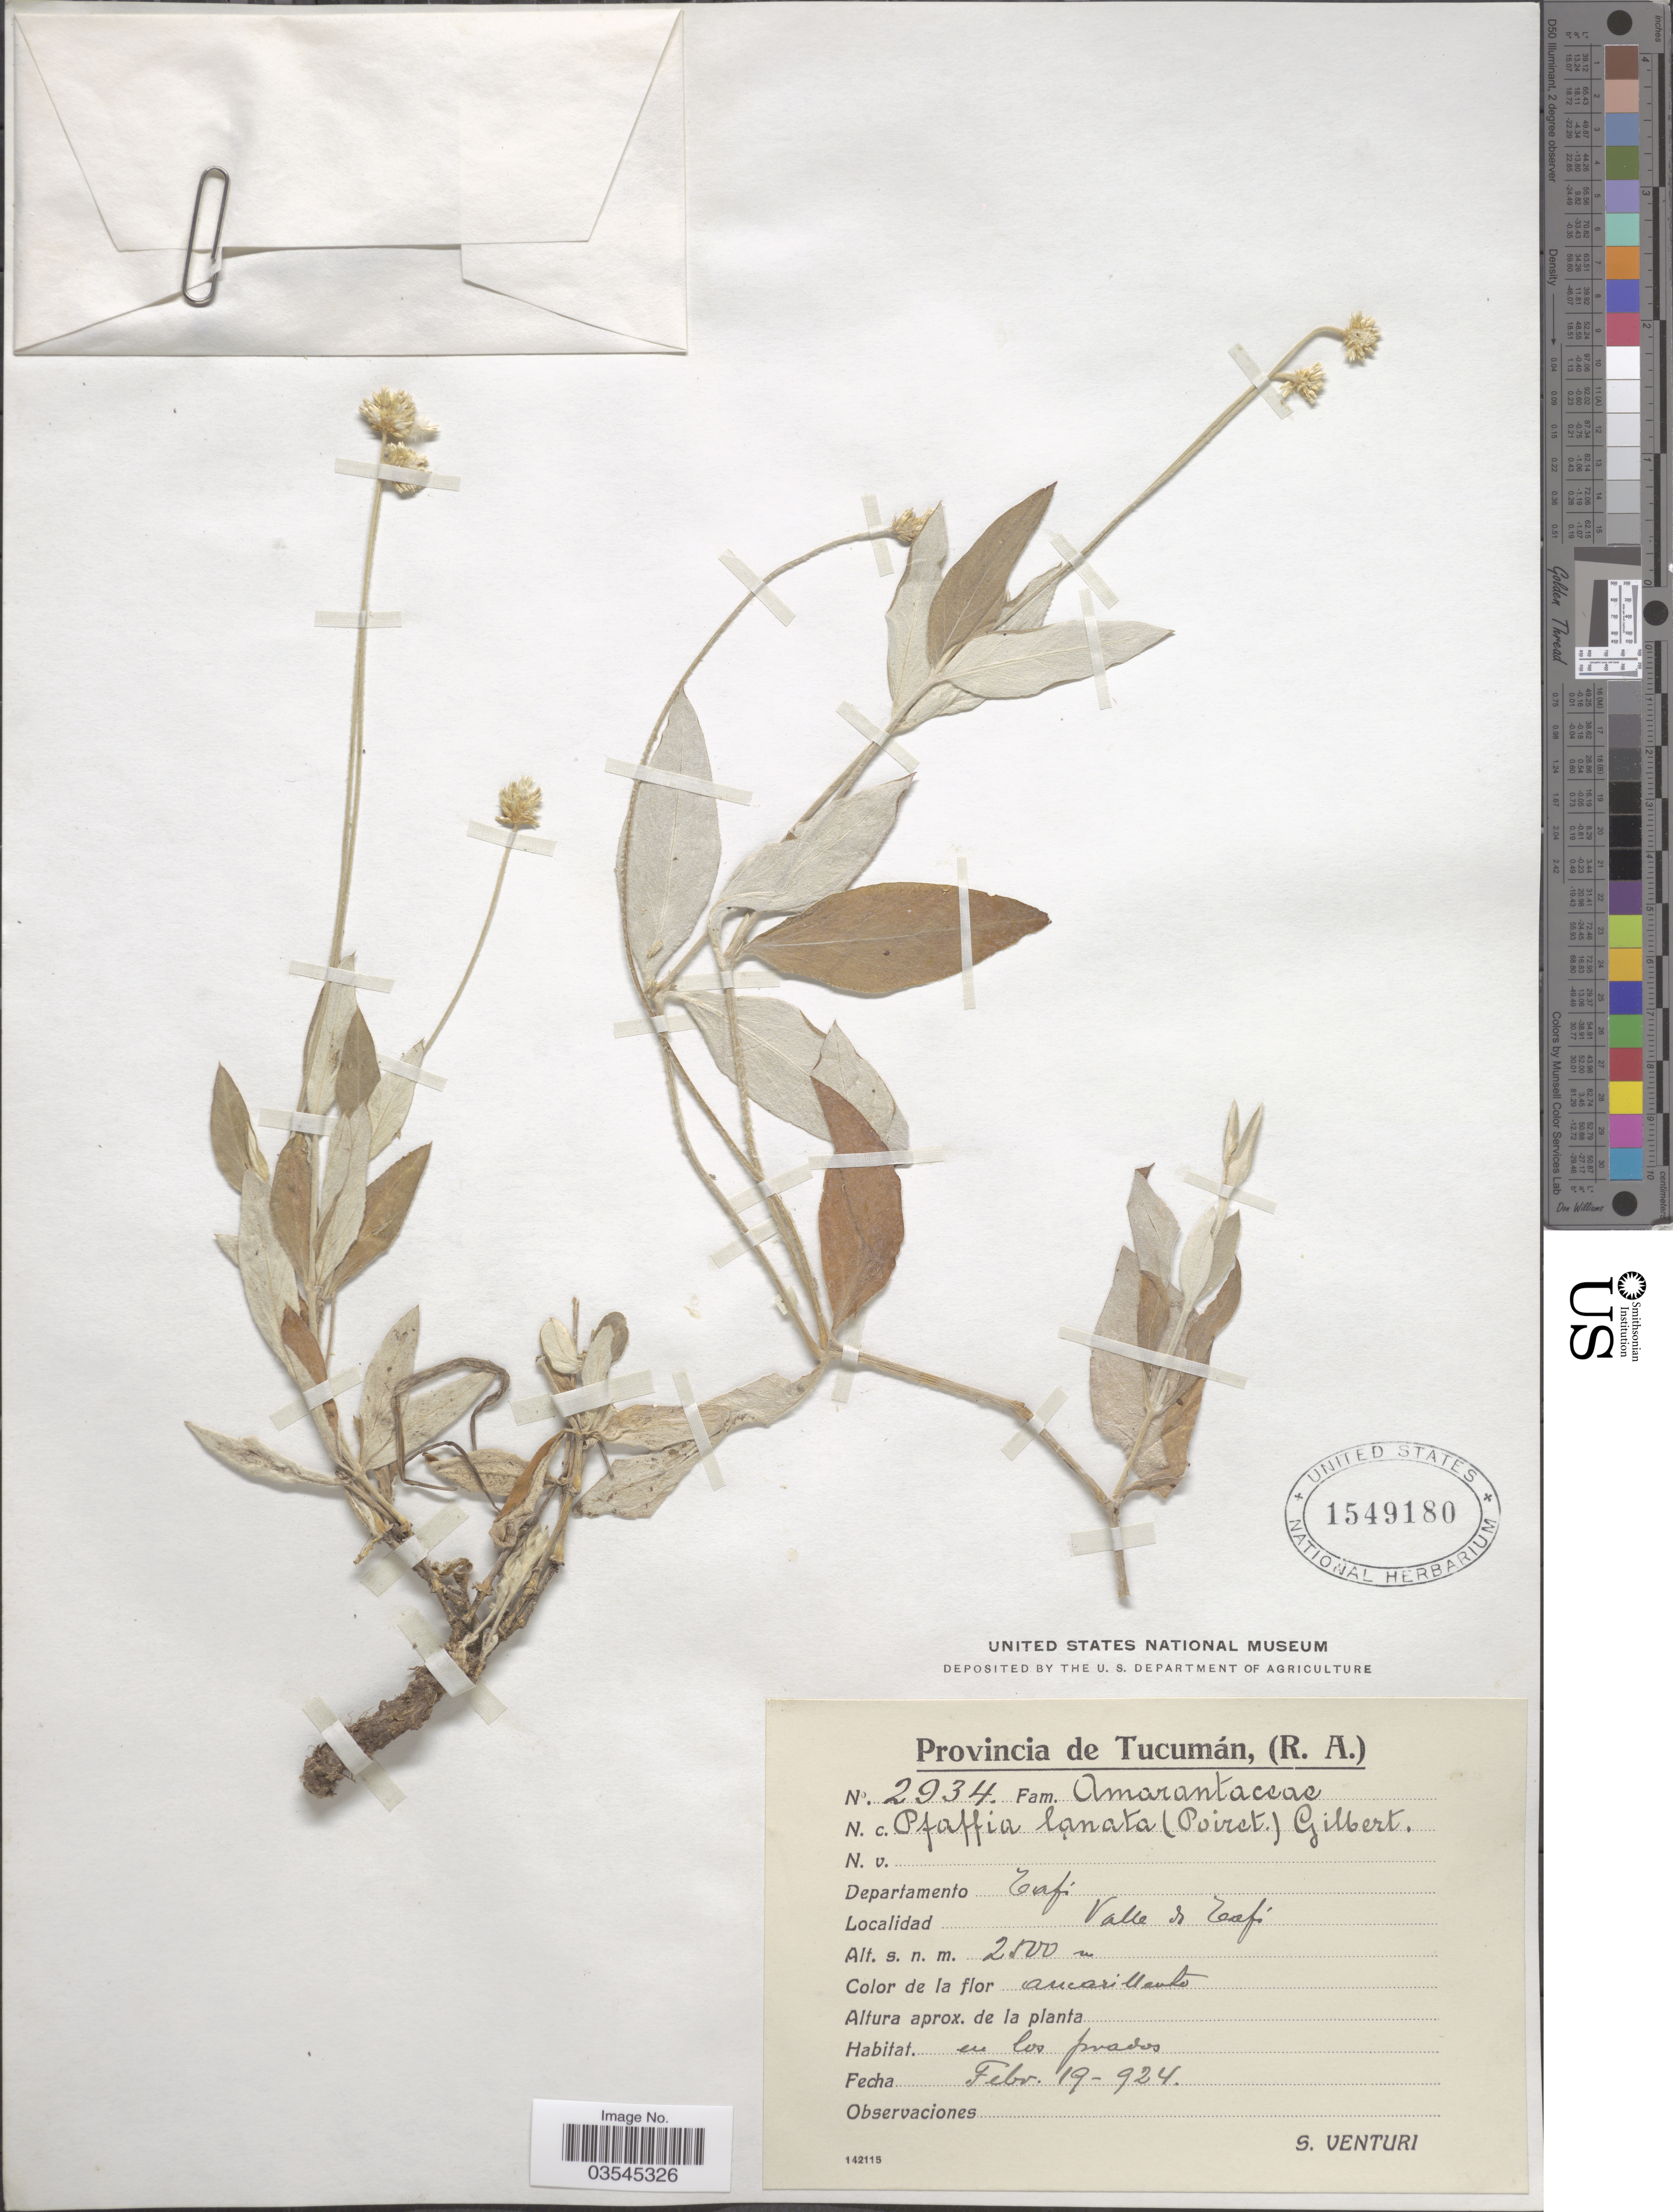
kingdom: Plantae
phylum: Tracheophyta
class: Magnoliopsida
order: Caryophyllales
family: Amaranthaceae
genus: Pfaffia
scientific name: Pfaffia gnaphaloides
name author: (L. f.) Mart.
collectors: S. Venturi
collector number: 2934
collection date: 1924-02-19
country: Argentina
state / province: Tucuman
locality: Departamento Tafi. Valle de Tafi.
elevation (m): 2500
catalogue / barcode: US 1549180